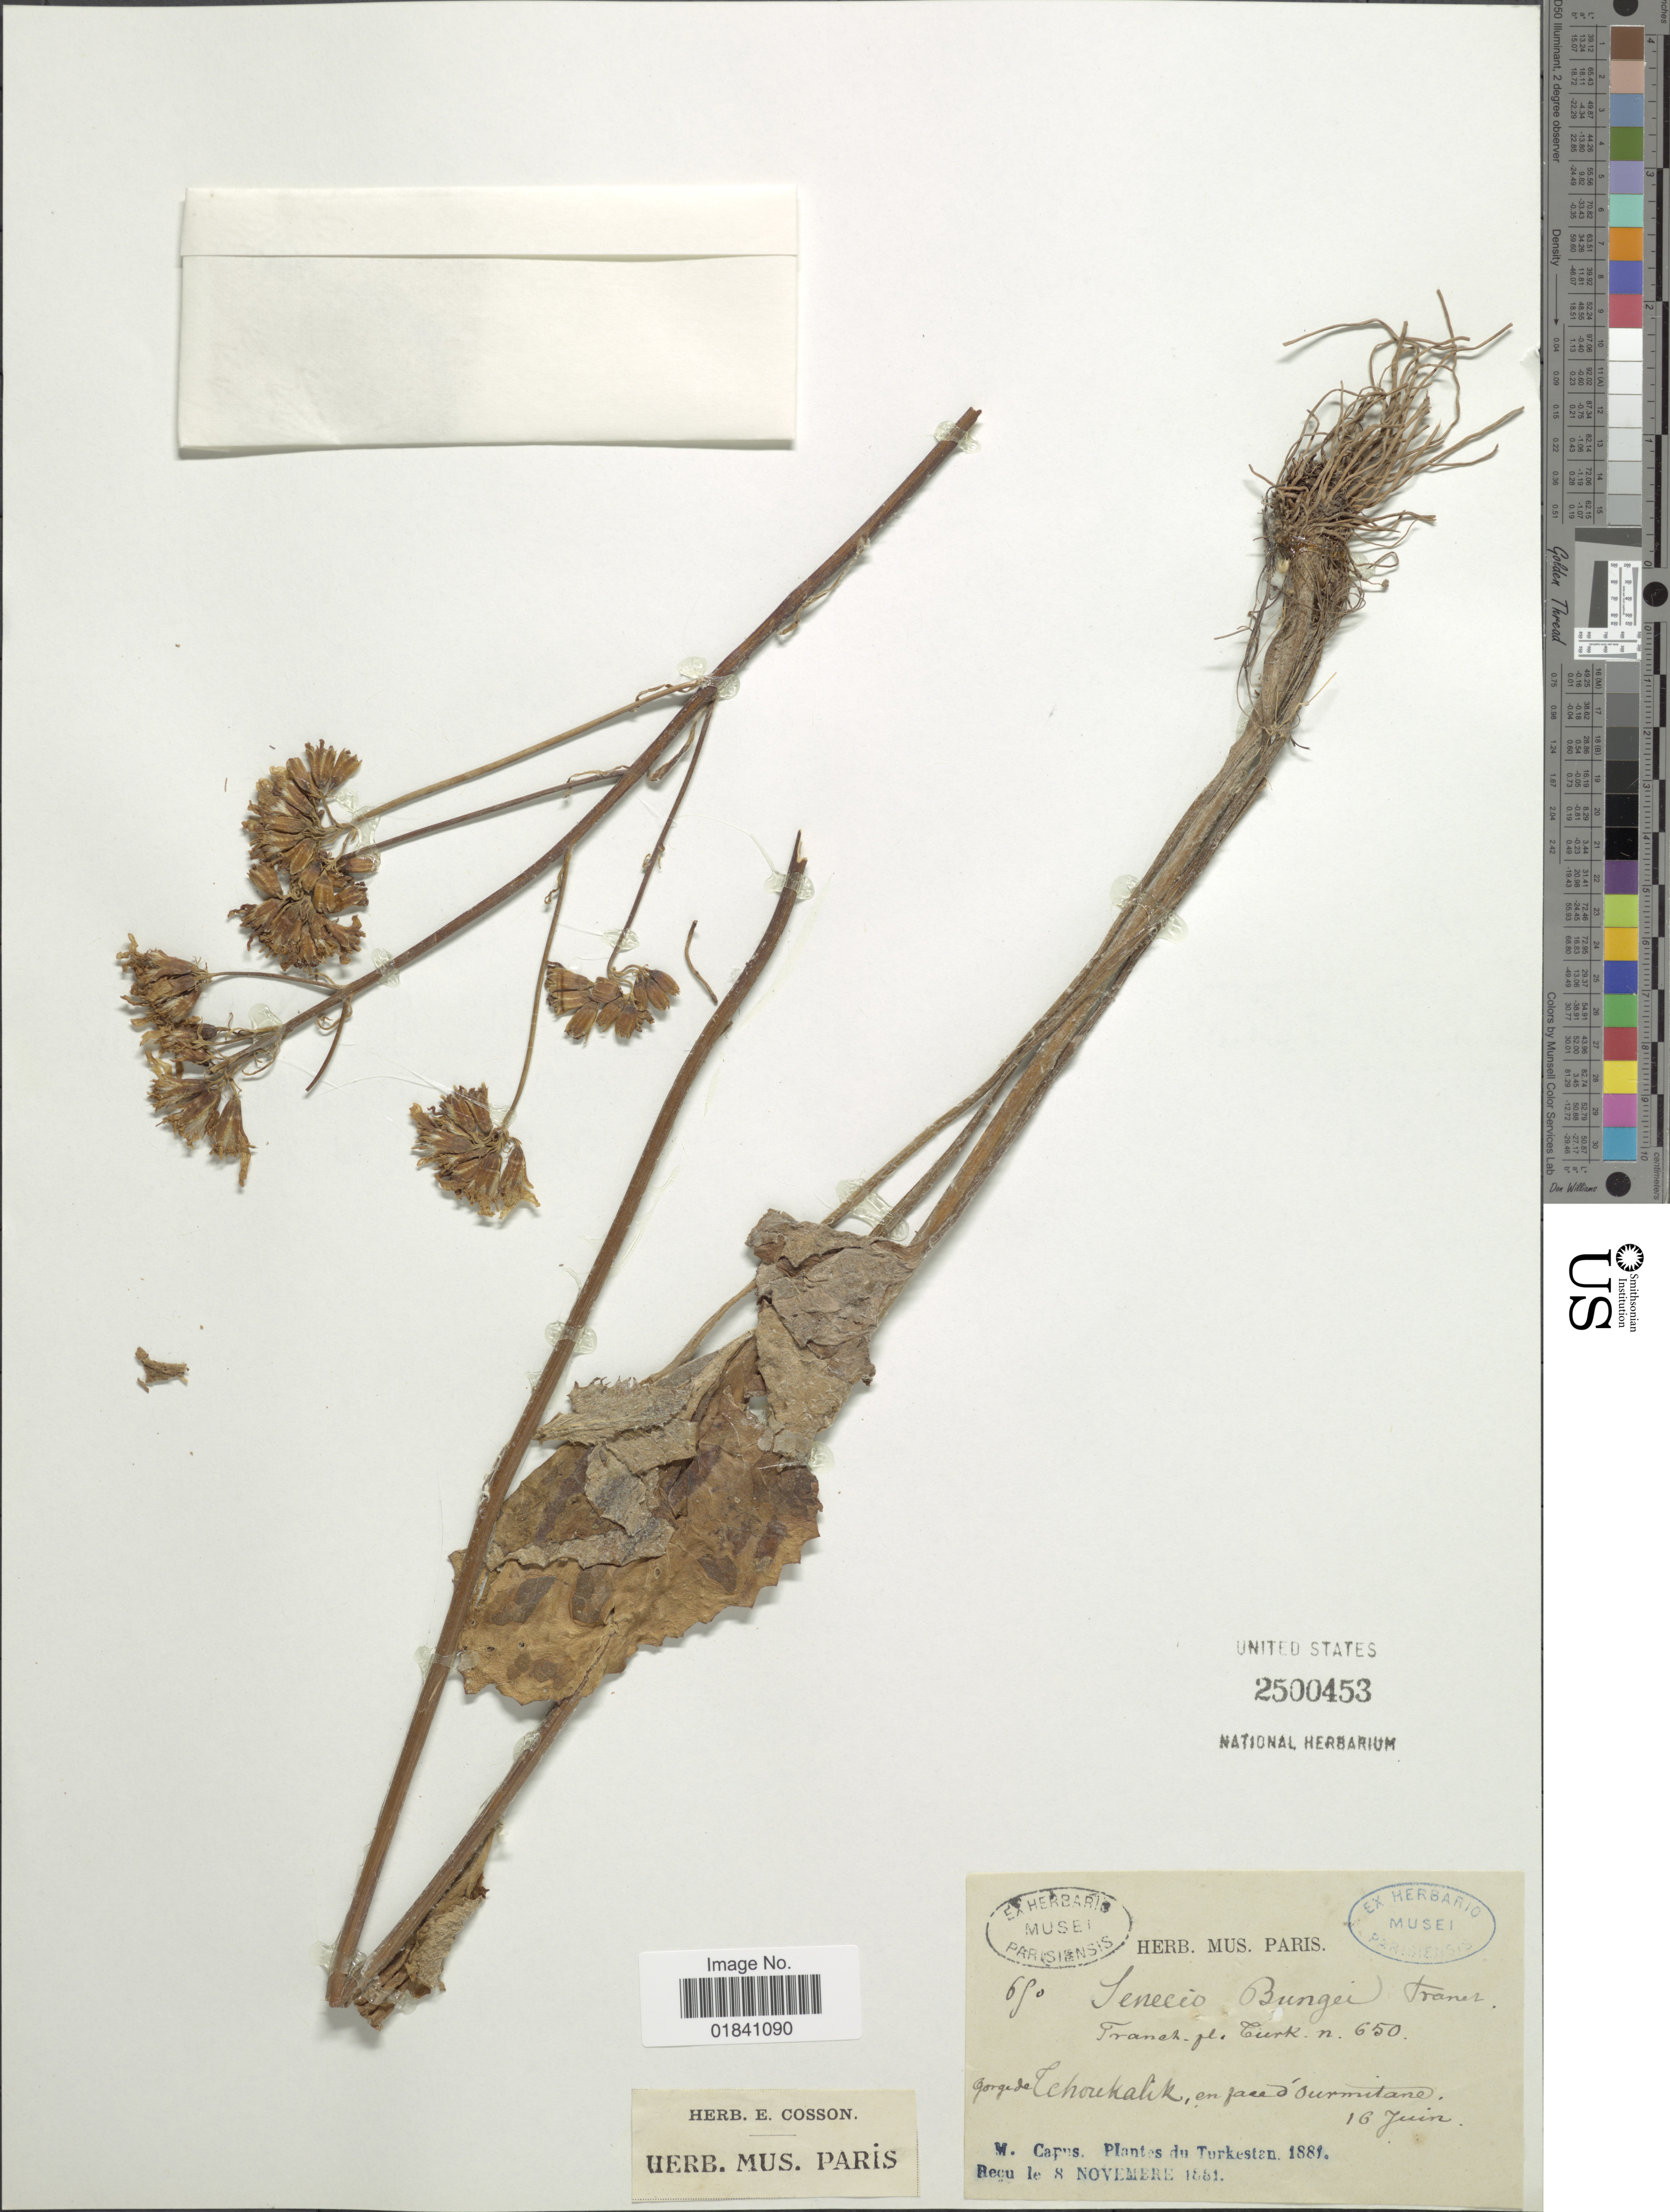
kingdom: Plantae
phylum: Tracheophyta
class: Magnoliopsida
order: Asterales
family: Asteraceae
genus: Ligularia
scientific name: Ligularia thomsonii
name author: (C.B. Clarke) Pojark.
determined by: Ren, C.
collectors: M. Capus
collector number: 650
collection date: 1881-06-16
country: Tajikistan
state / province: Sughd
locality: Gorge de Tschoukalik, en face d'Ourmitane. Turkestan. Urmetan.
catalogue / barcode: US 2500453